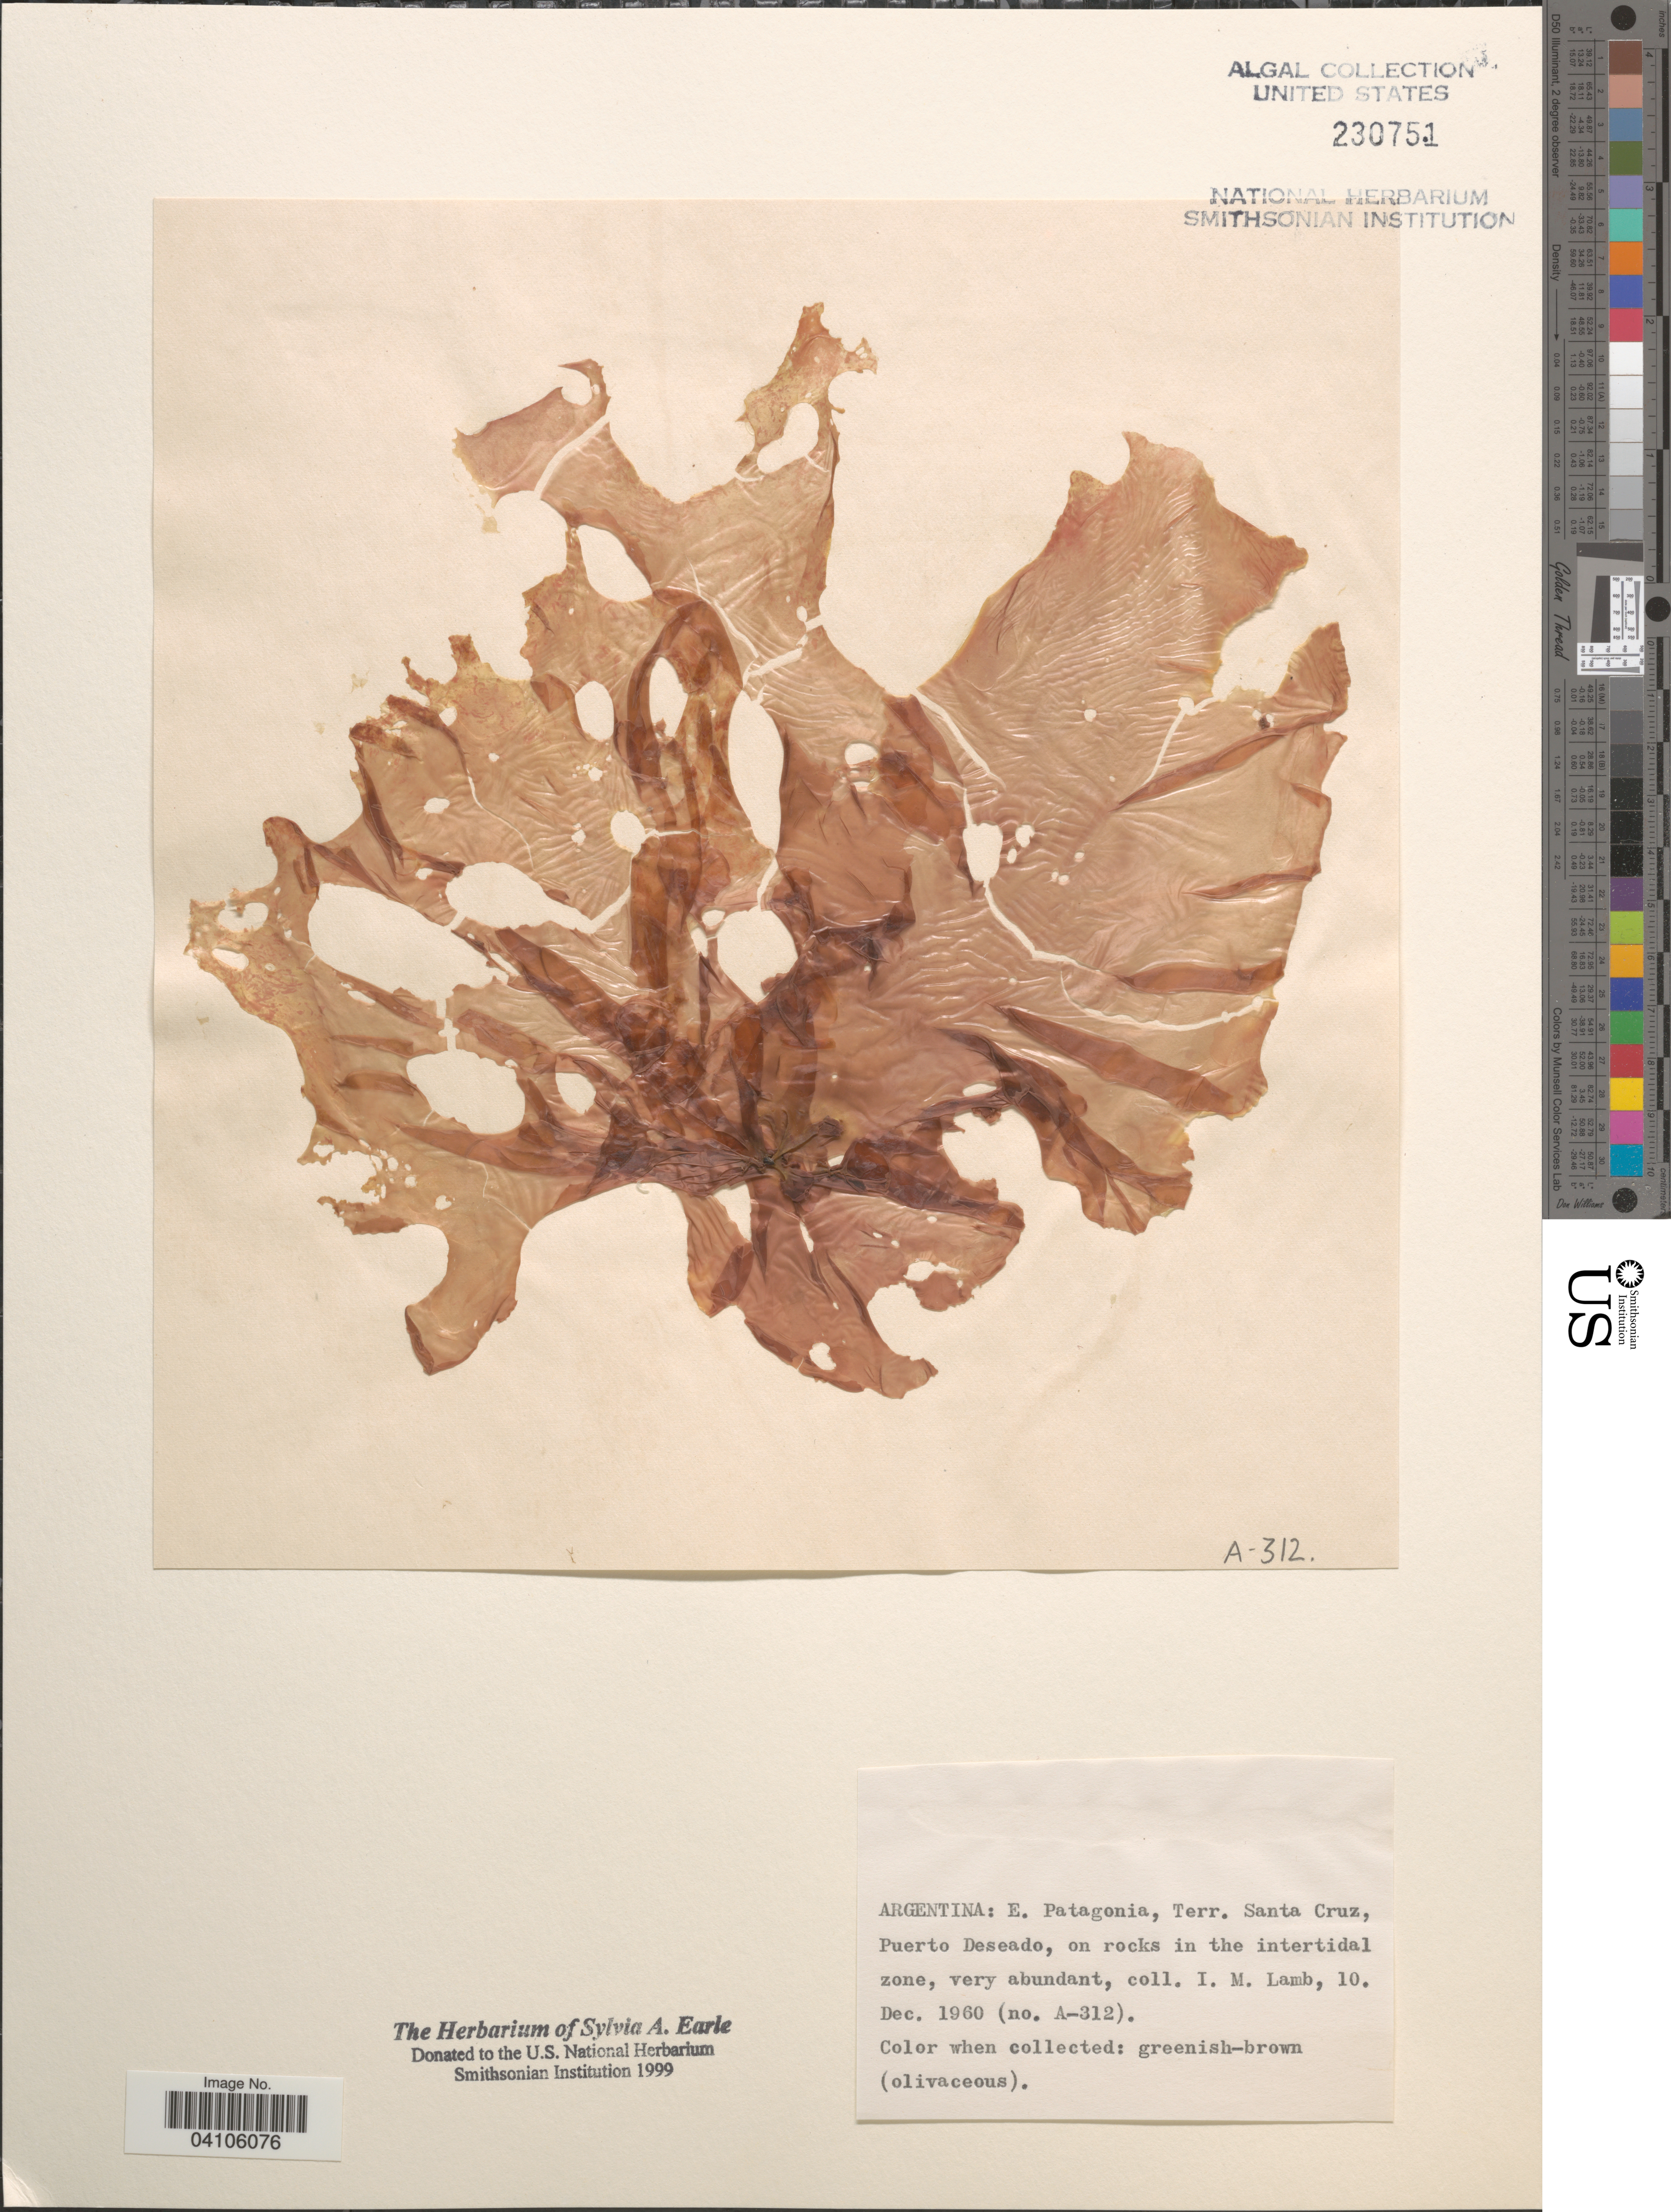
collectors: I. M. Lamb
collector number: A-312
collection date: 1960-12-10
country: Argentina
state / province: Santa Cruz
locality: E. Patagonia, Terr. Santa Cruz, Puerto Deseado.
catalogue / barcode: US 230751